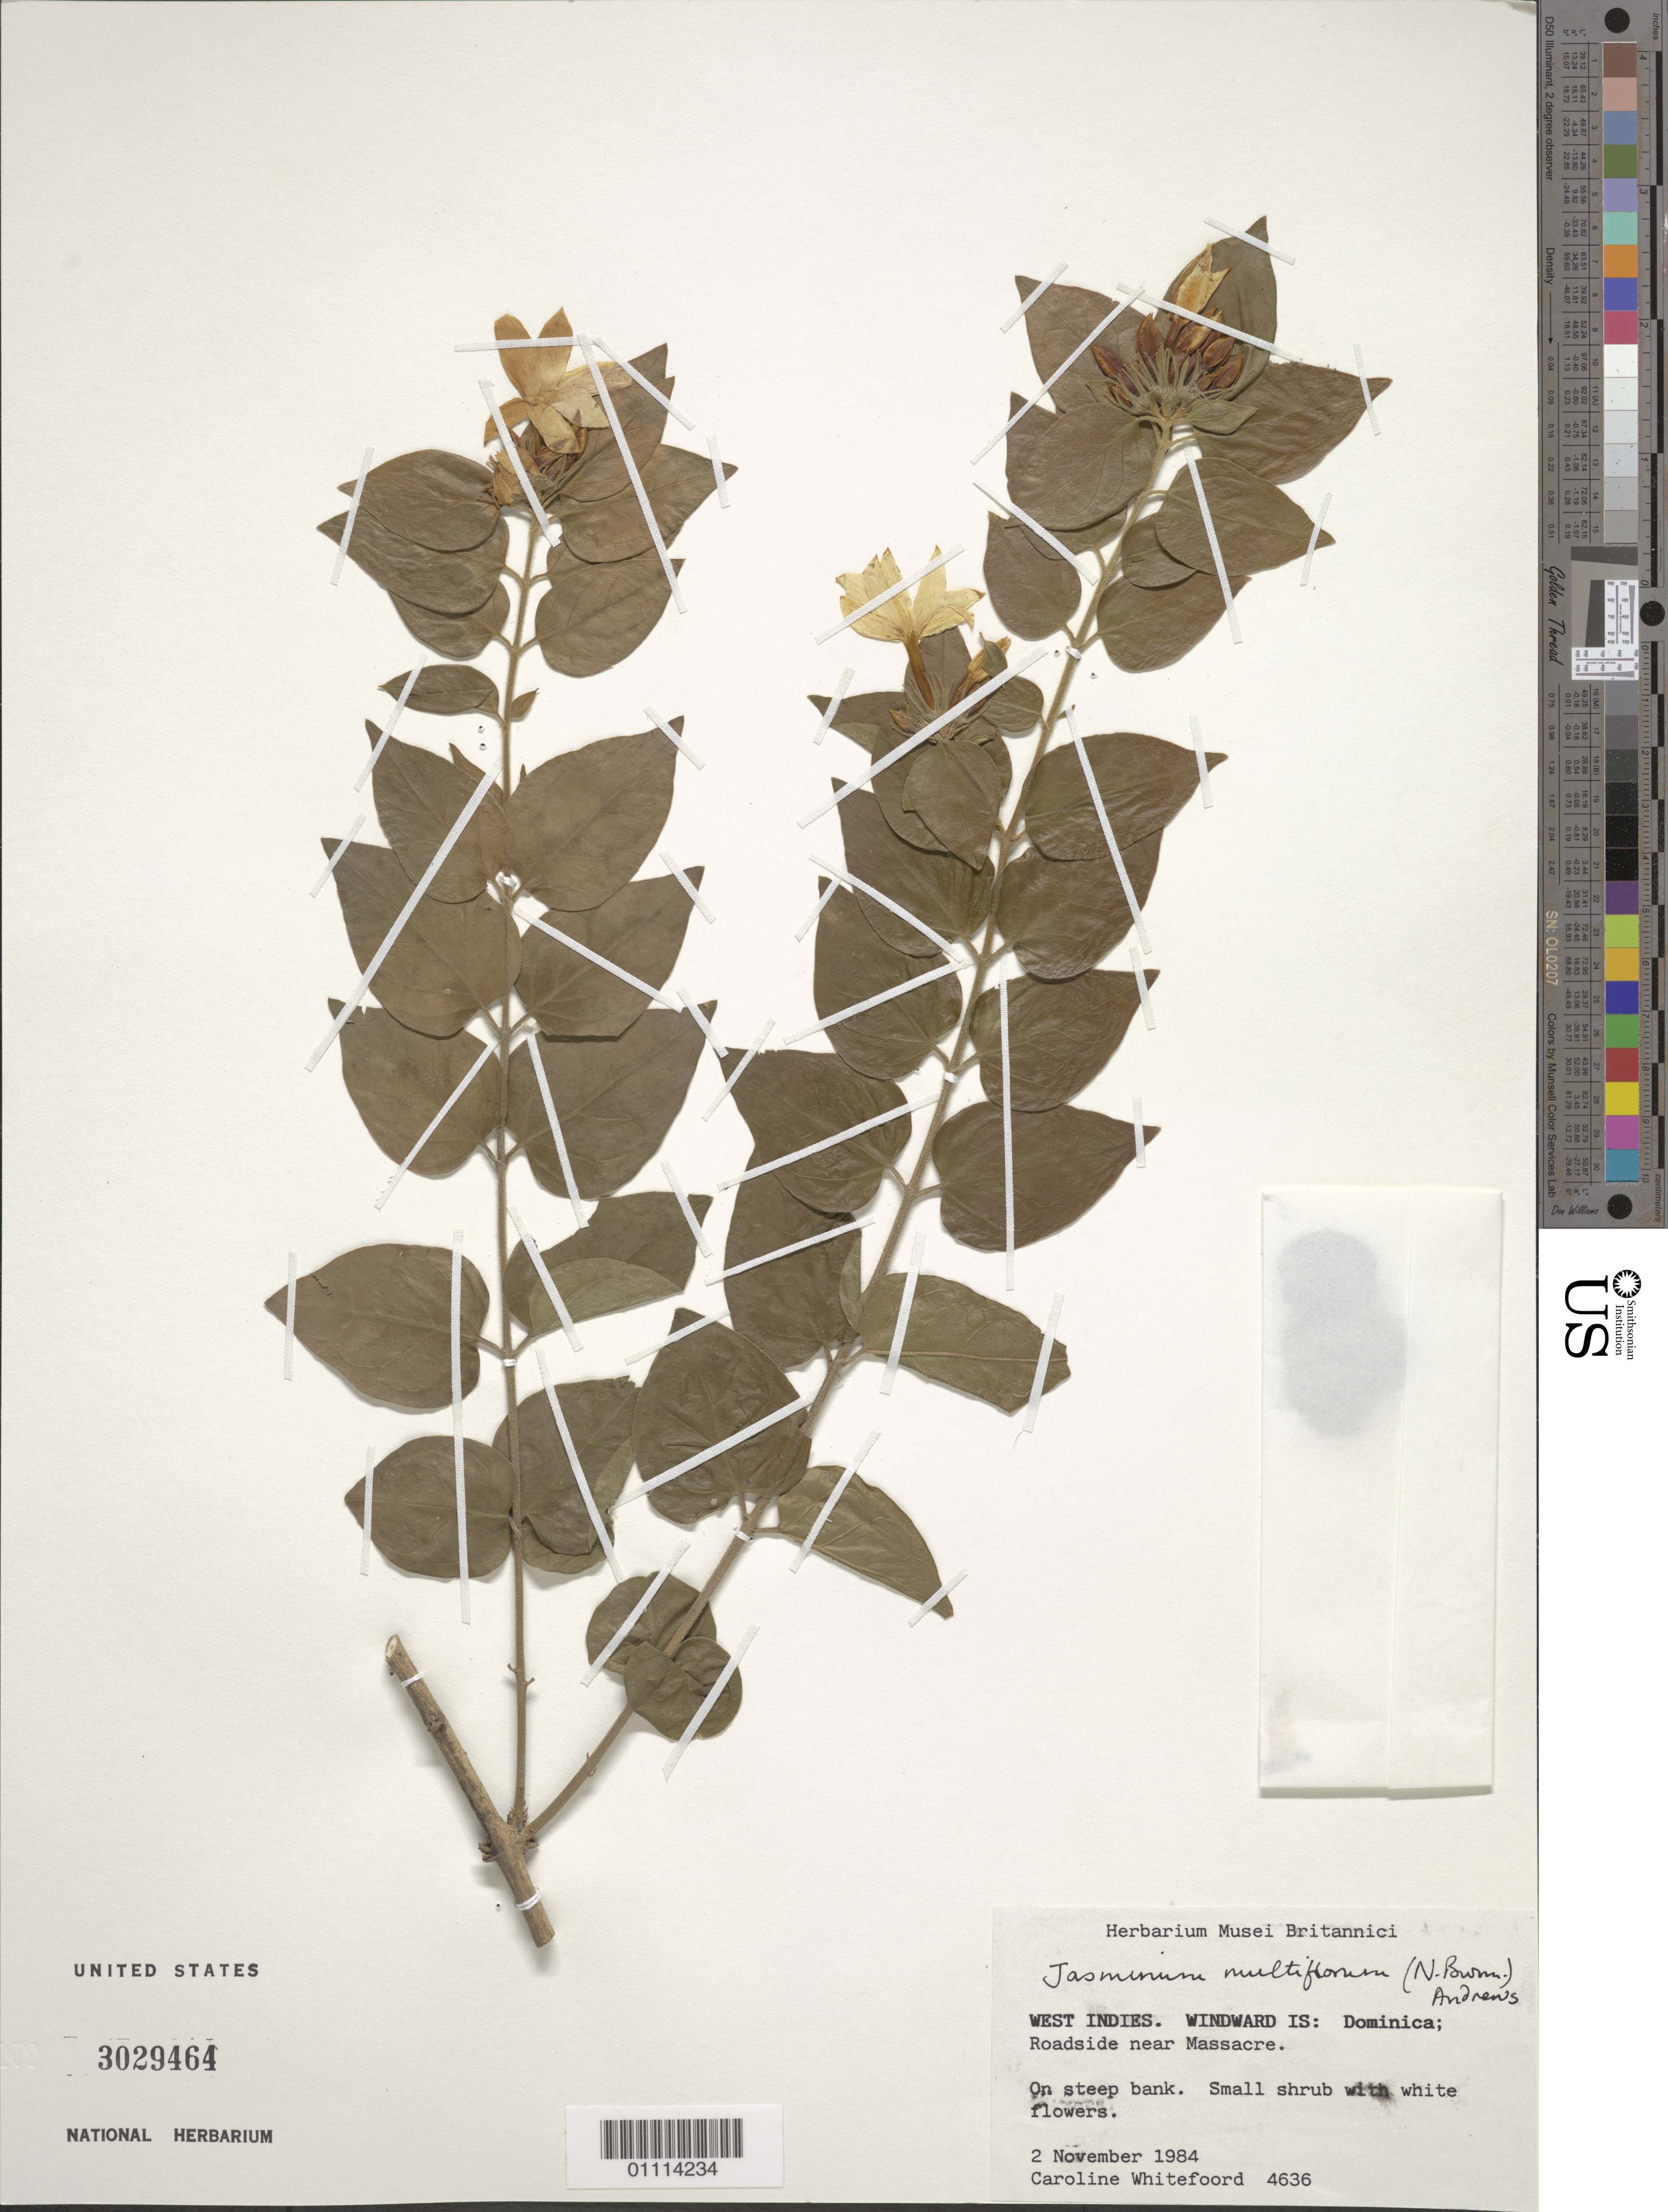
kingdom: Plantae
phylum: Tracheophyta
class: Magnoliopsida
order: Lamiales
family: Oleaceae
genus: Jasminum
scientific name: Jasminum multiflorum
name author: (Burm. f.) Andrews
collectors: C. Whitefoord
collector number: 4636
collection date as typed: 02 Nov 1984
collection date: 1984-11-02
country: Dominica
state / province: St. Paul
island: Dominica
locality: Roadside near Massacre. On steep bank.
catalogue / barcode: US 3029464